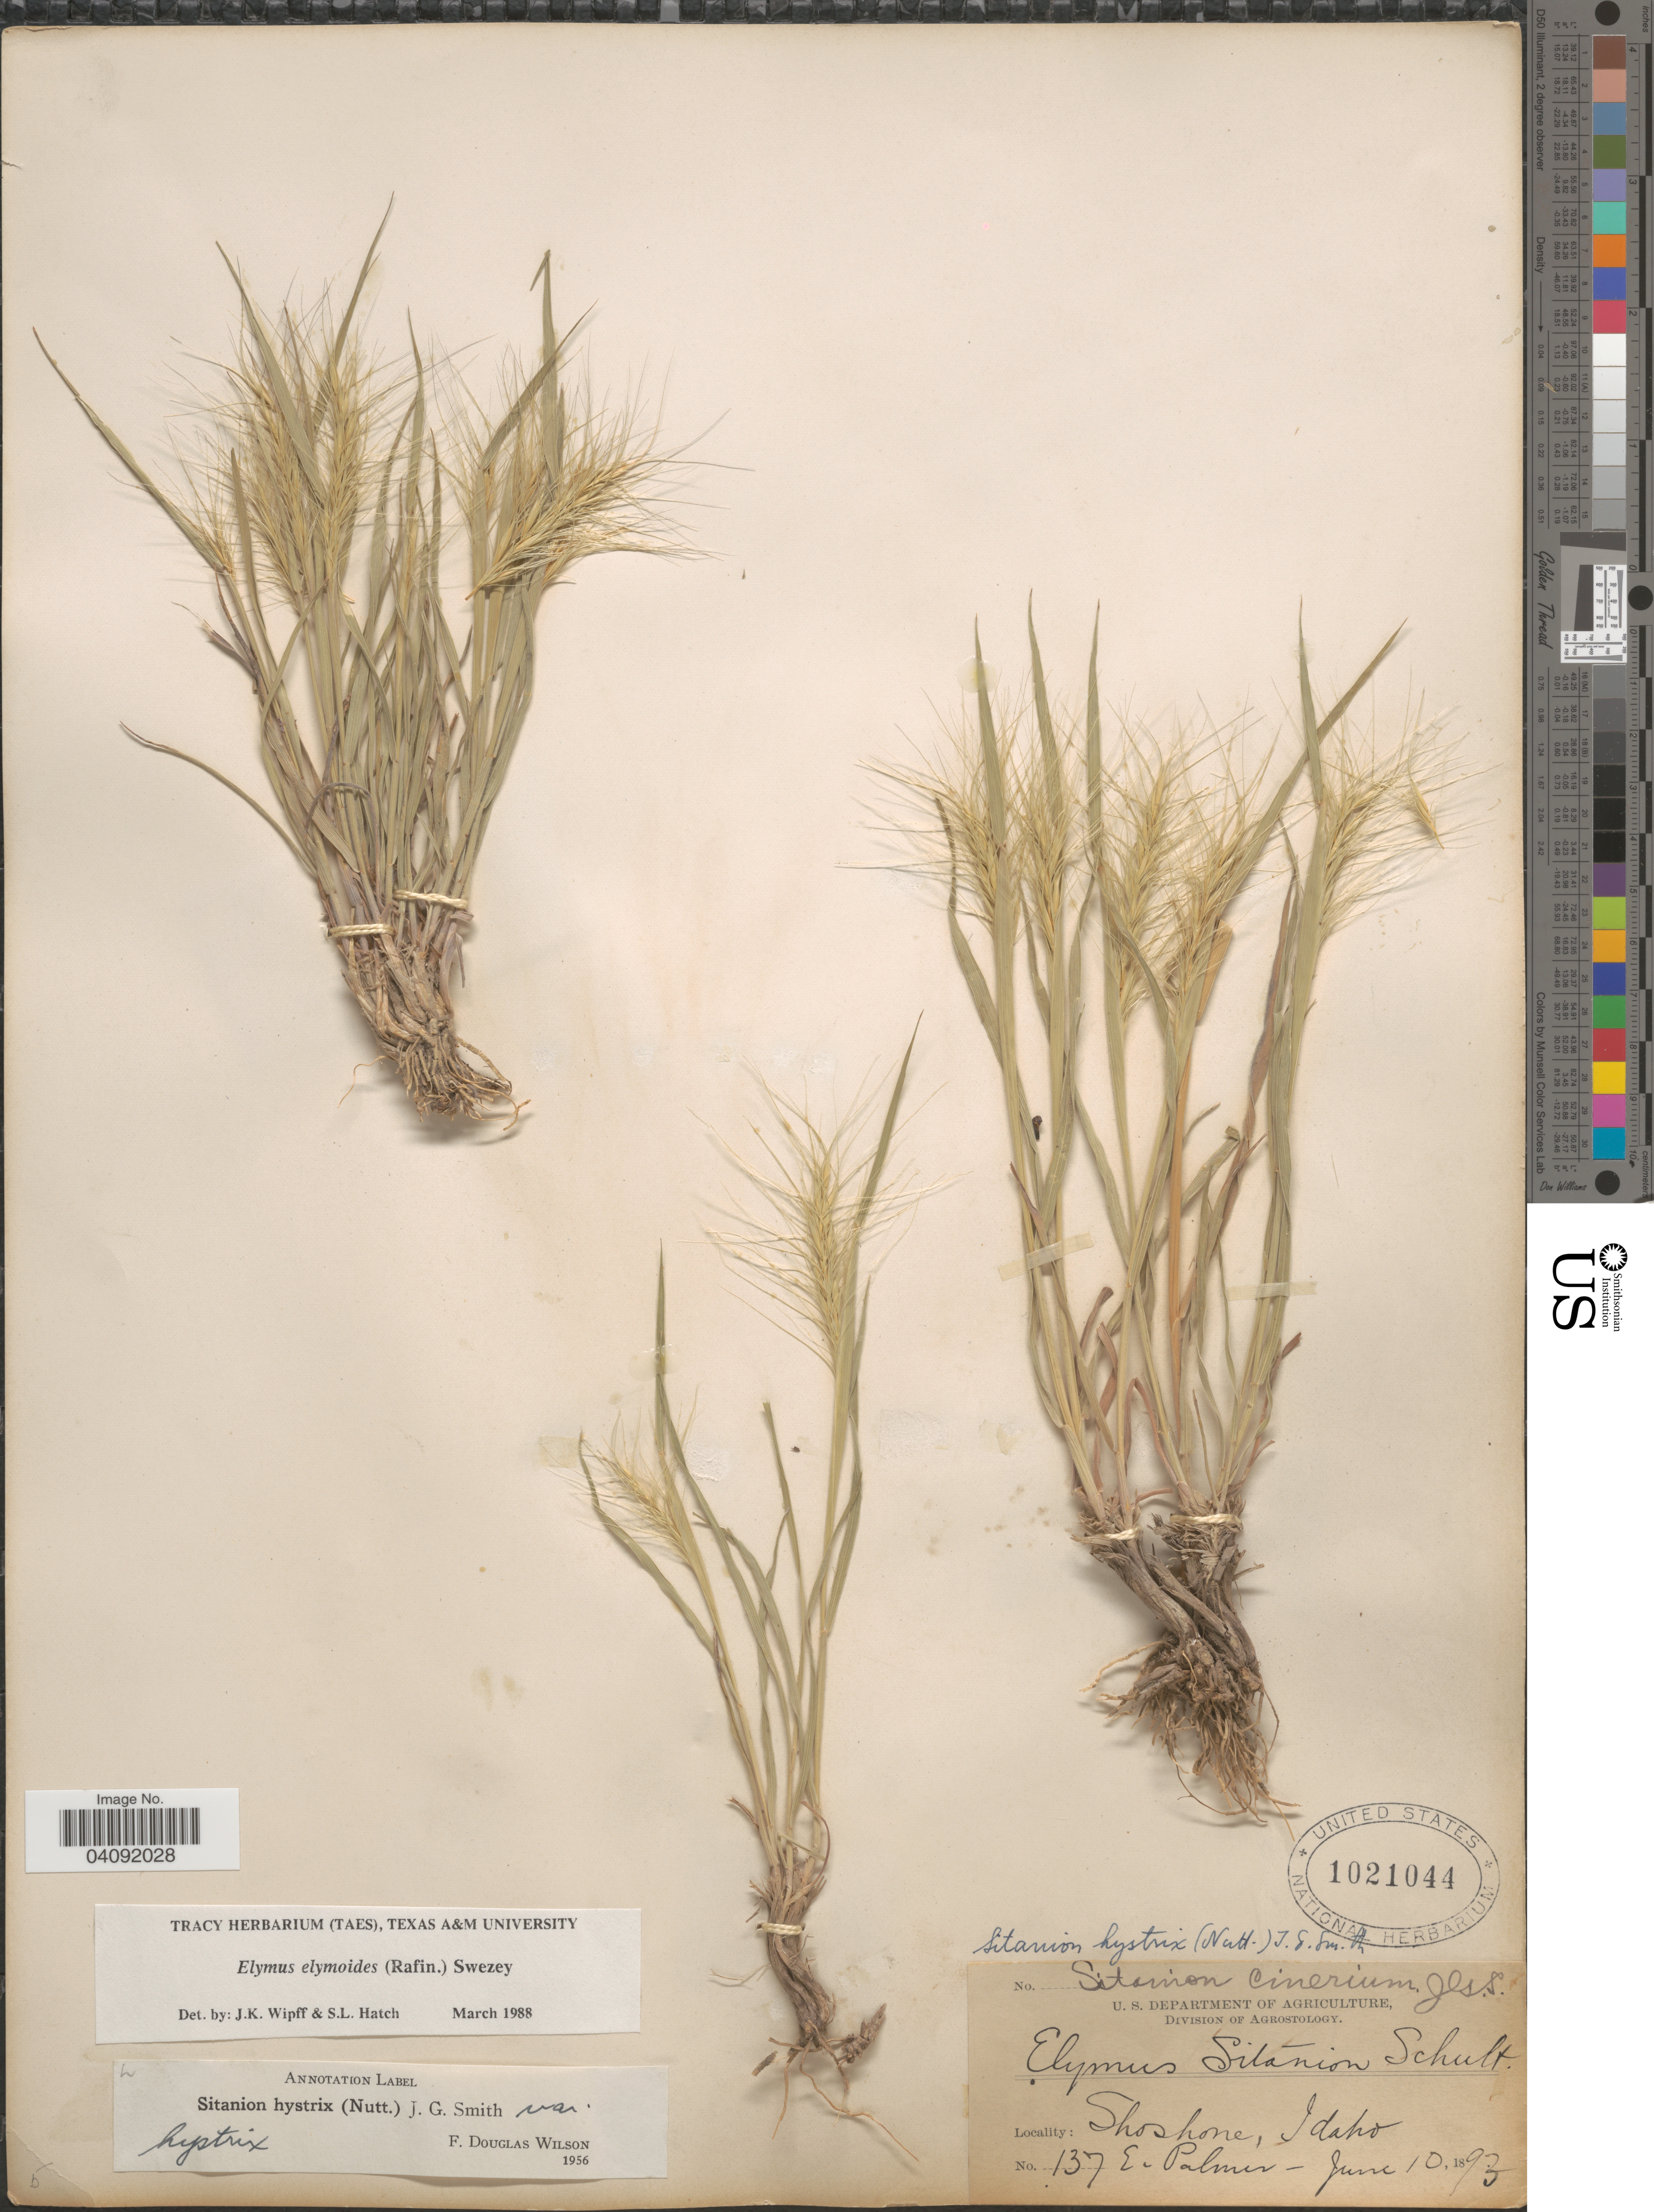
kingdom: Plantae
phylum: Tracheophyta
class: Liliopsida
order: Poales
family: Poaceae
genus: Elymus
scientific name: Elymus elymoides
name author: (Raf.) Swezey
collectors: E. Palmer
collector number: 137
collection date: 1893-06-10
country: United States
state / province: Idaho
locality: Shoshone.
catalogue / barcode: US 1021044